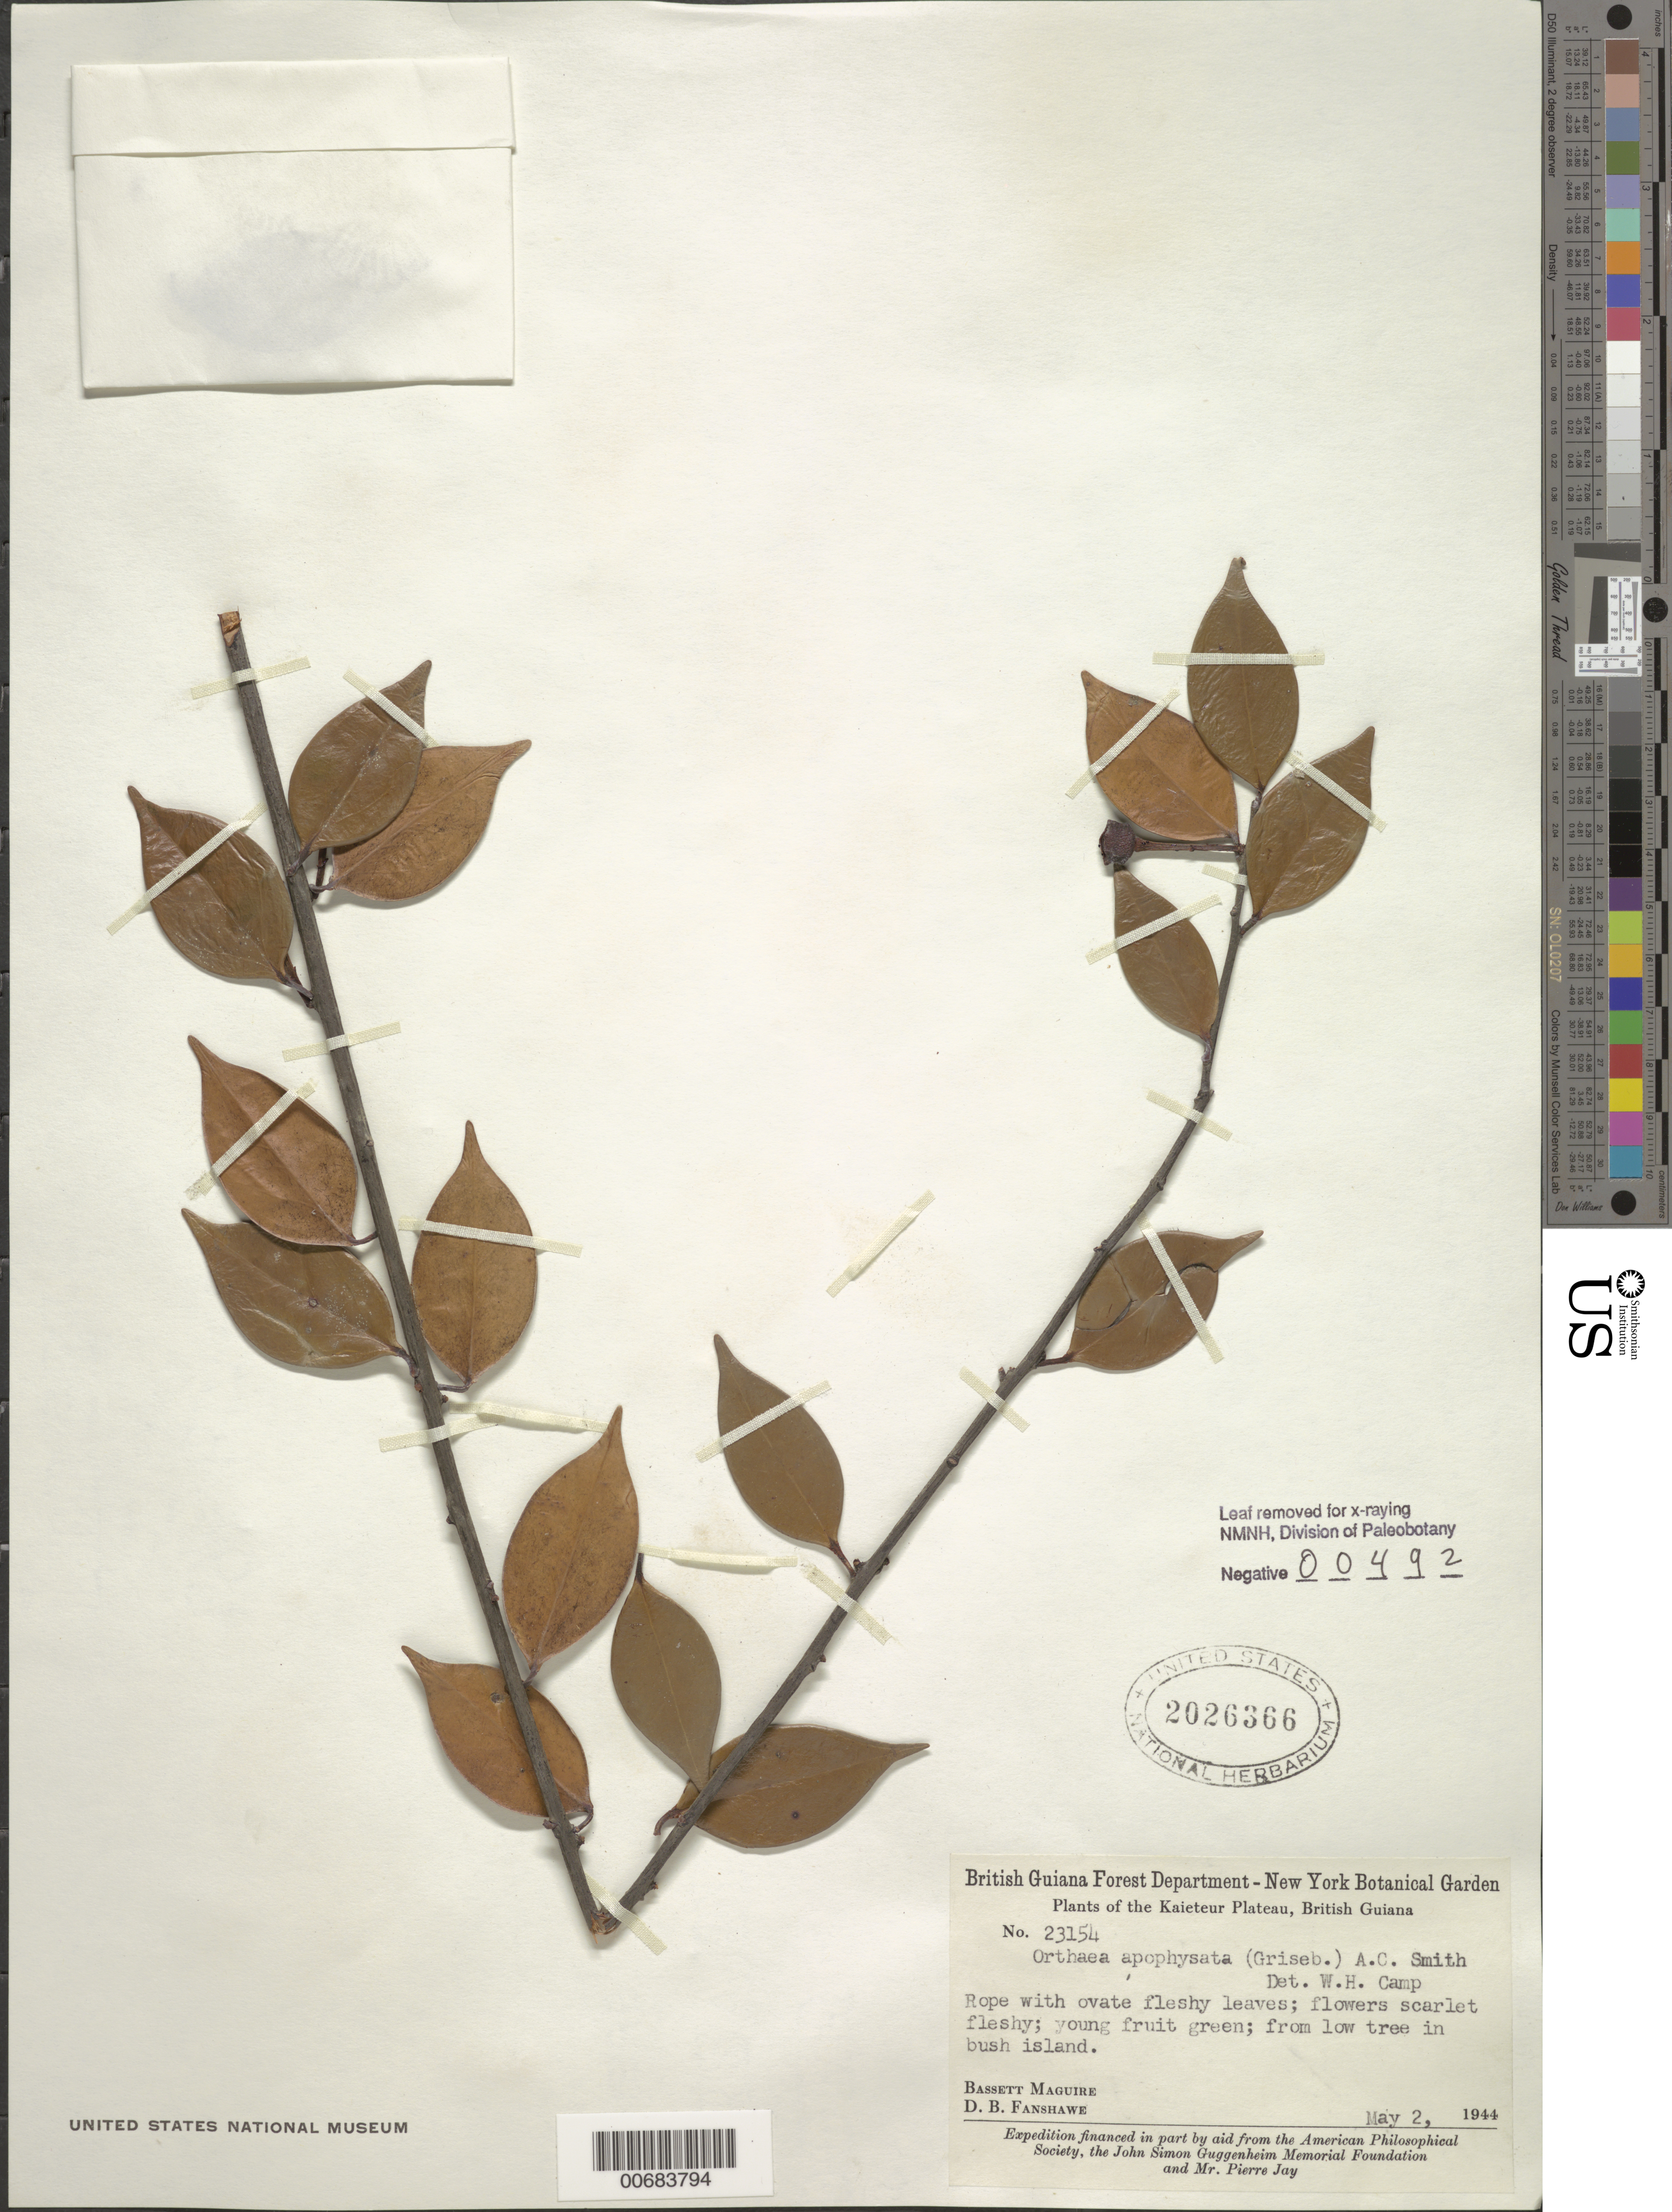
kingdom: Plantae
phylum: Tracheophyta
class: Magnoliopsida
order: Ericales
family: Ericaceae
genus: Orthaea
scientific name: Orthaea apophysata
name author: (Griseb.) A.C. Sm.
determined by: Camp, W. H.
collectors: B. Maguire & D. B. Fanshawe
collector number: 23154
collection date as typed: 2-May-44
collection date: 1944-05-02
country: Guyana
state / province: Potaro-Siparuni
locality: Kaieteur Plateau, Potaro River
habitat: Bush island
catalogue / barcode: US 2026366